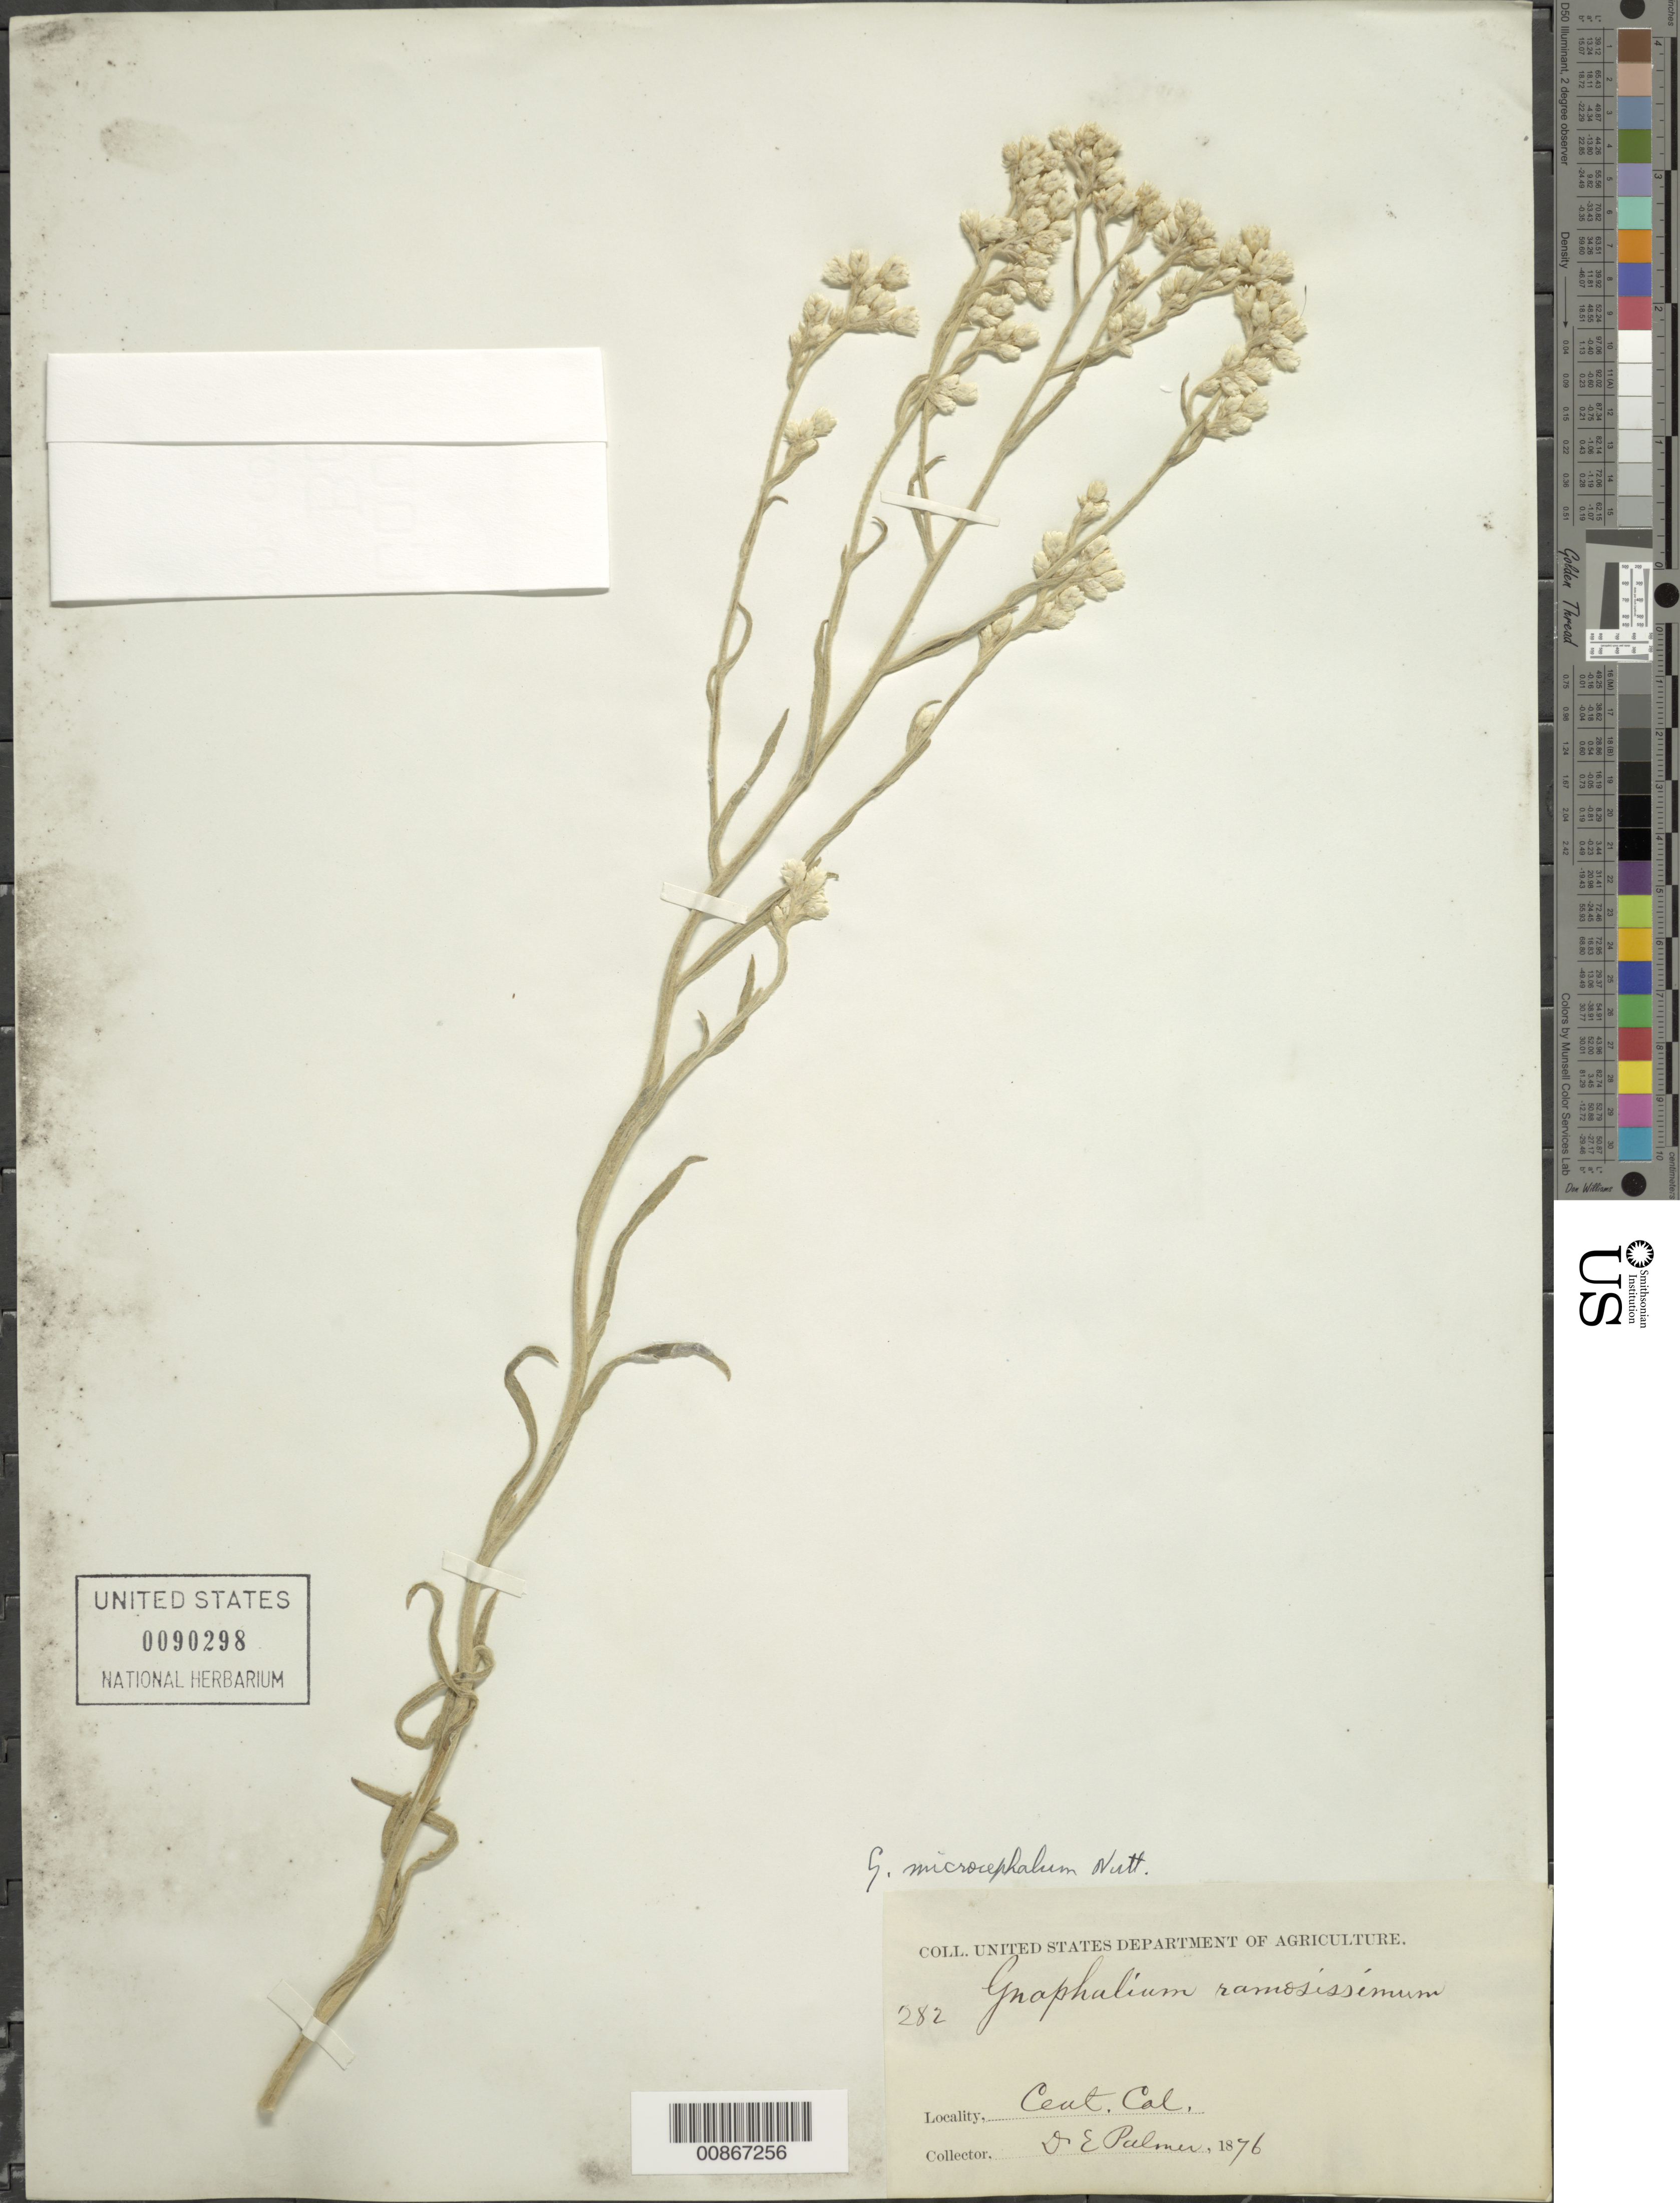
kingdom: Plantae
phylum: Tracheophyta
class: Magnoliopsida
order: Asterales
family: Asteraceae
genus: Pseudognaphalium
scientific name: Pseudognaphalium microcephalum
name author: (Nutt.) Anderb.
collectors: E. Palmer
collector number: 282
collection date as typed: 1876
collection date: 1876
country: United States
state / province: California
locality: Central California.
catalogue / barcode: US 90298